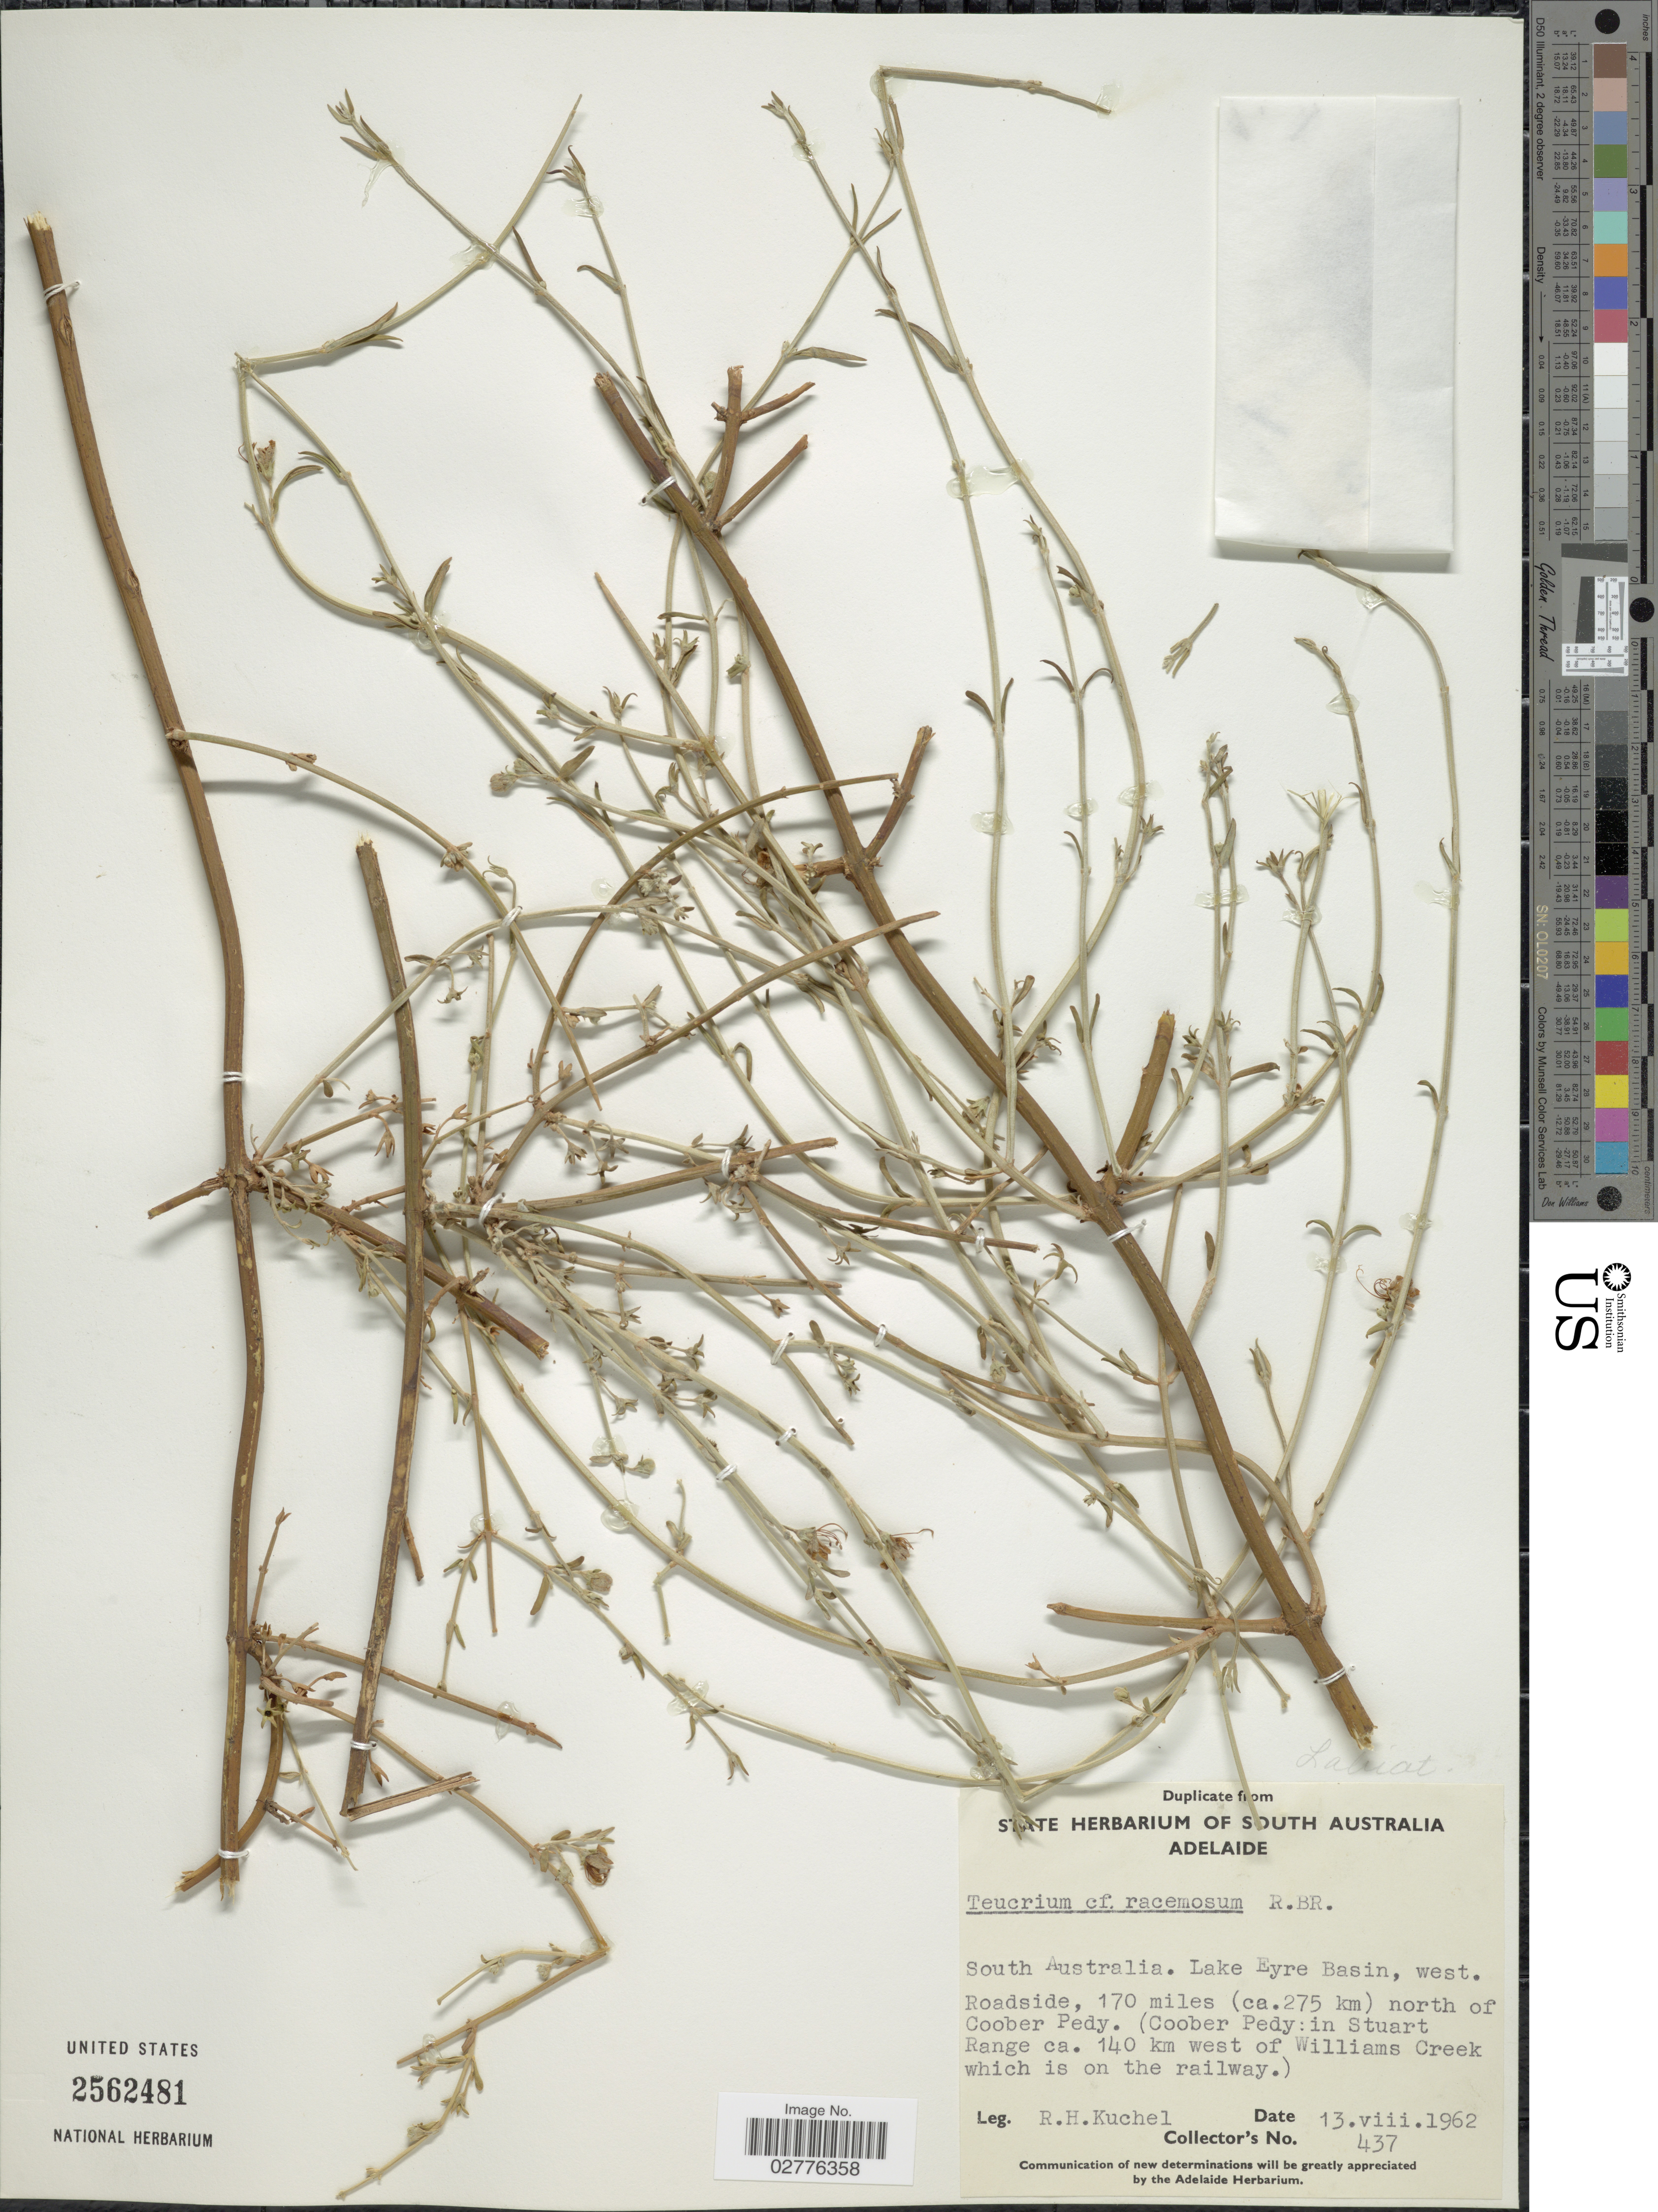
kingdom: Plantae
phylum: Tracheophyta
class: Magnoliopsida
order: Lamiales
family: Lamiaceae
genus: Teucrium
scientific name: Teucrium racemosum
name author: R. Br.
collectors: R. Kuchel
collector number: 437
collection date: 1962-08-13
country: Australia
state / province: South Australia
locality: Lake Eyre Basin, west. Roadside, 170 miles (ca. 275 km) north of Coober Pedy. (Coober Pedy: in Stuart Range ca. 140 km west of Williams Creek which is on the railway.)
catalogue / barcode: US 2562481